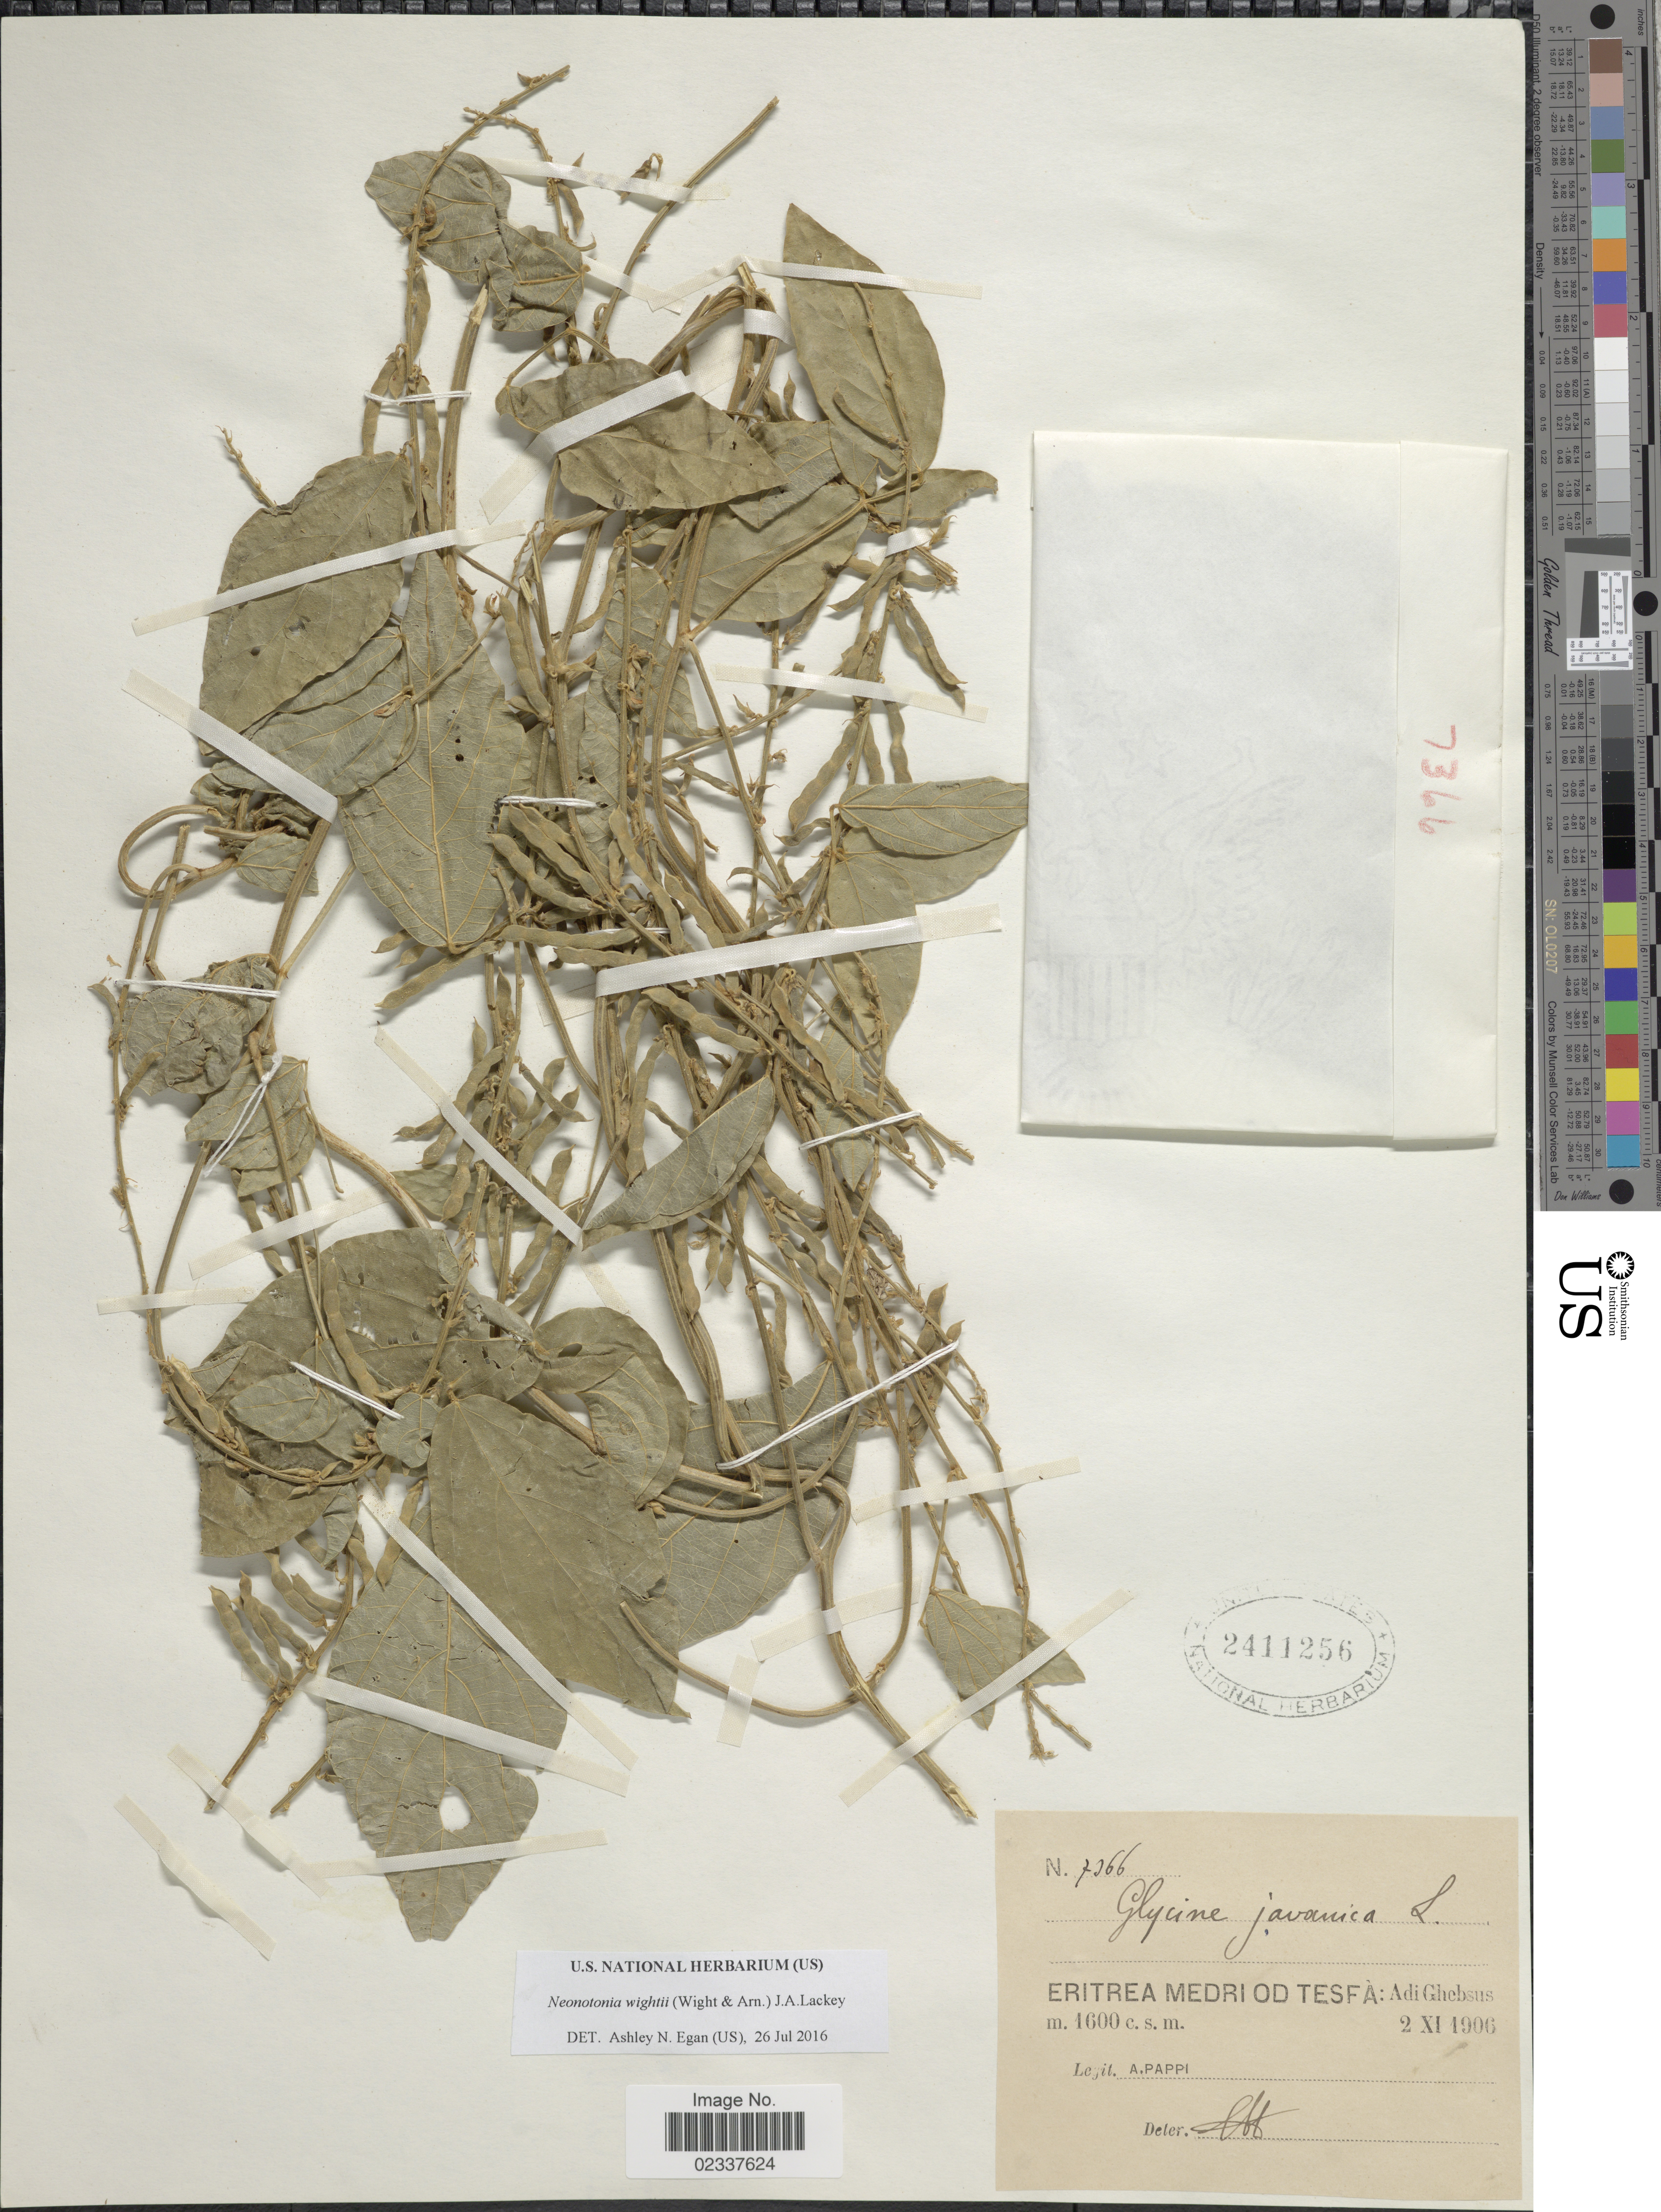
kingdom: Plantae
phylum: Tracheophyta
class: Magnoliopsida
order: Fabales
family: Fabaceae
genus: Neonotonia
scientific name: Neonotonia wightii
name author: (Arn.) J.A. Lackey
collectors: A. Pappi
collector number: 7366*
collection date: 1906-11-02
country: Eritrea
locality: Eritrea Medri Od Tesfa: Adi Ghebsus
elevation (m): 1600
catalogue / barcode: US 2411256